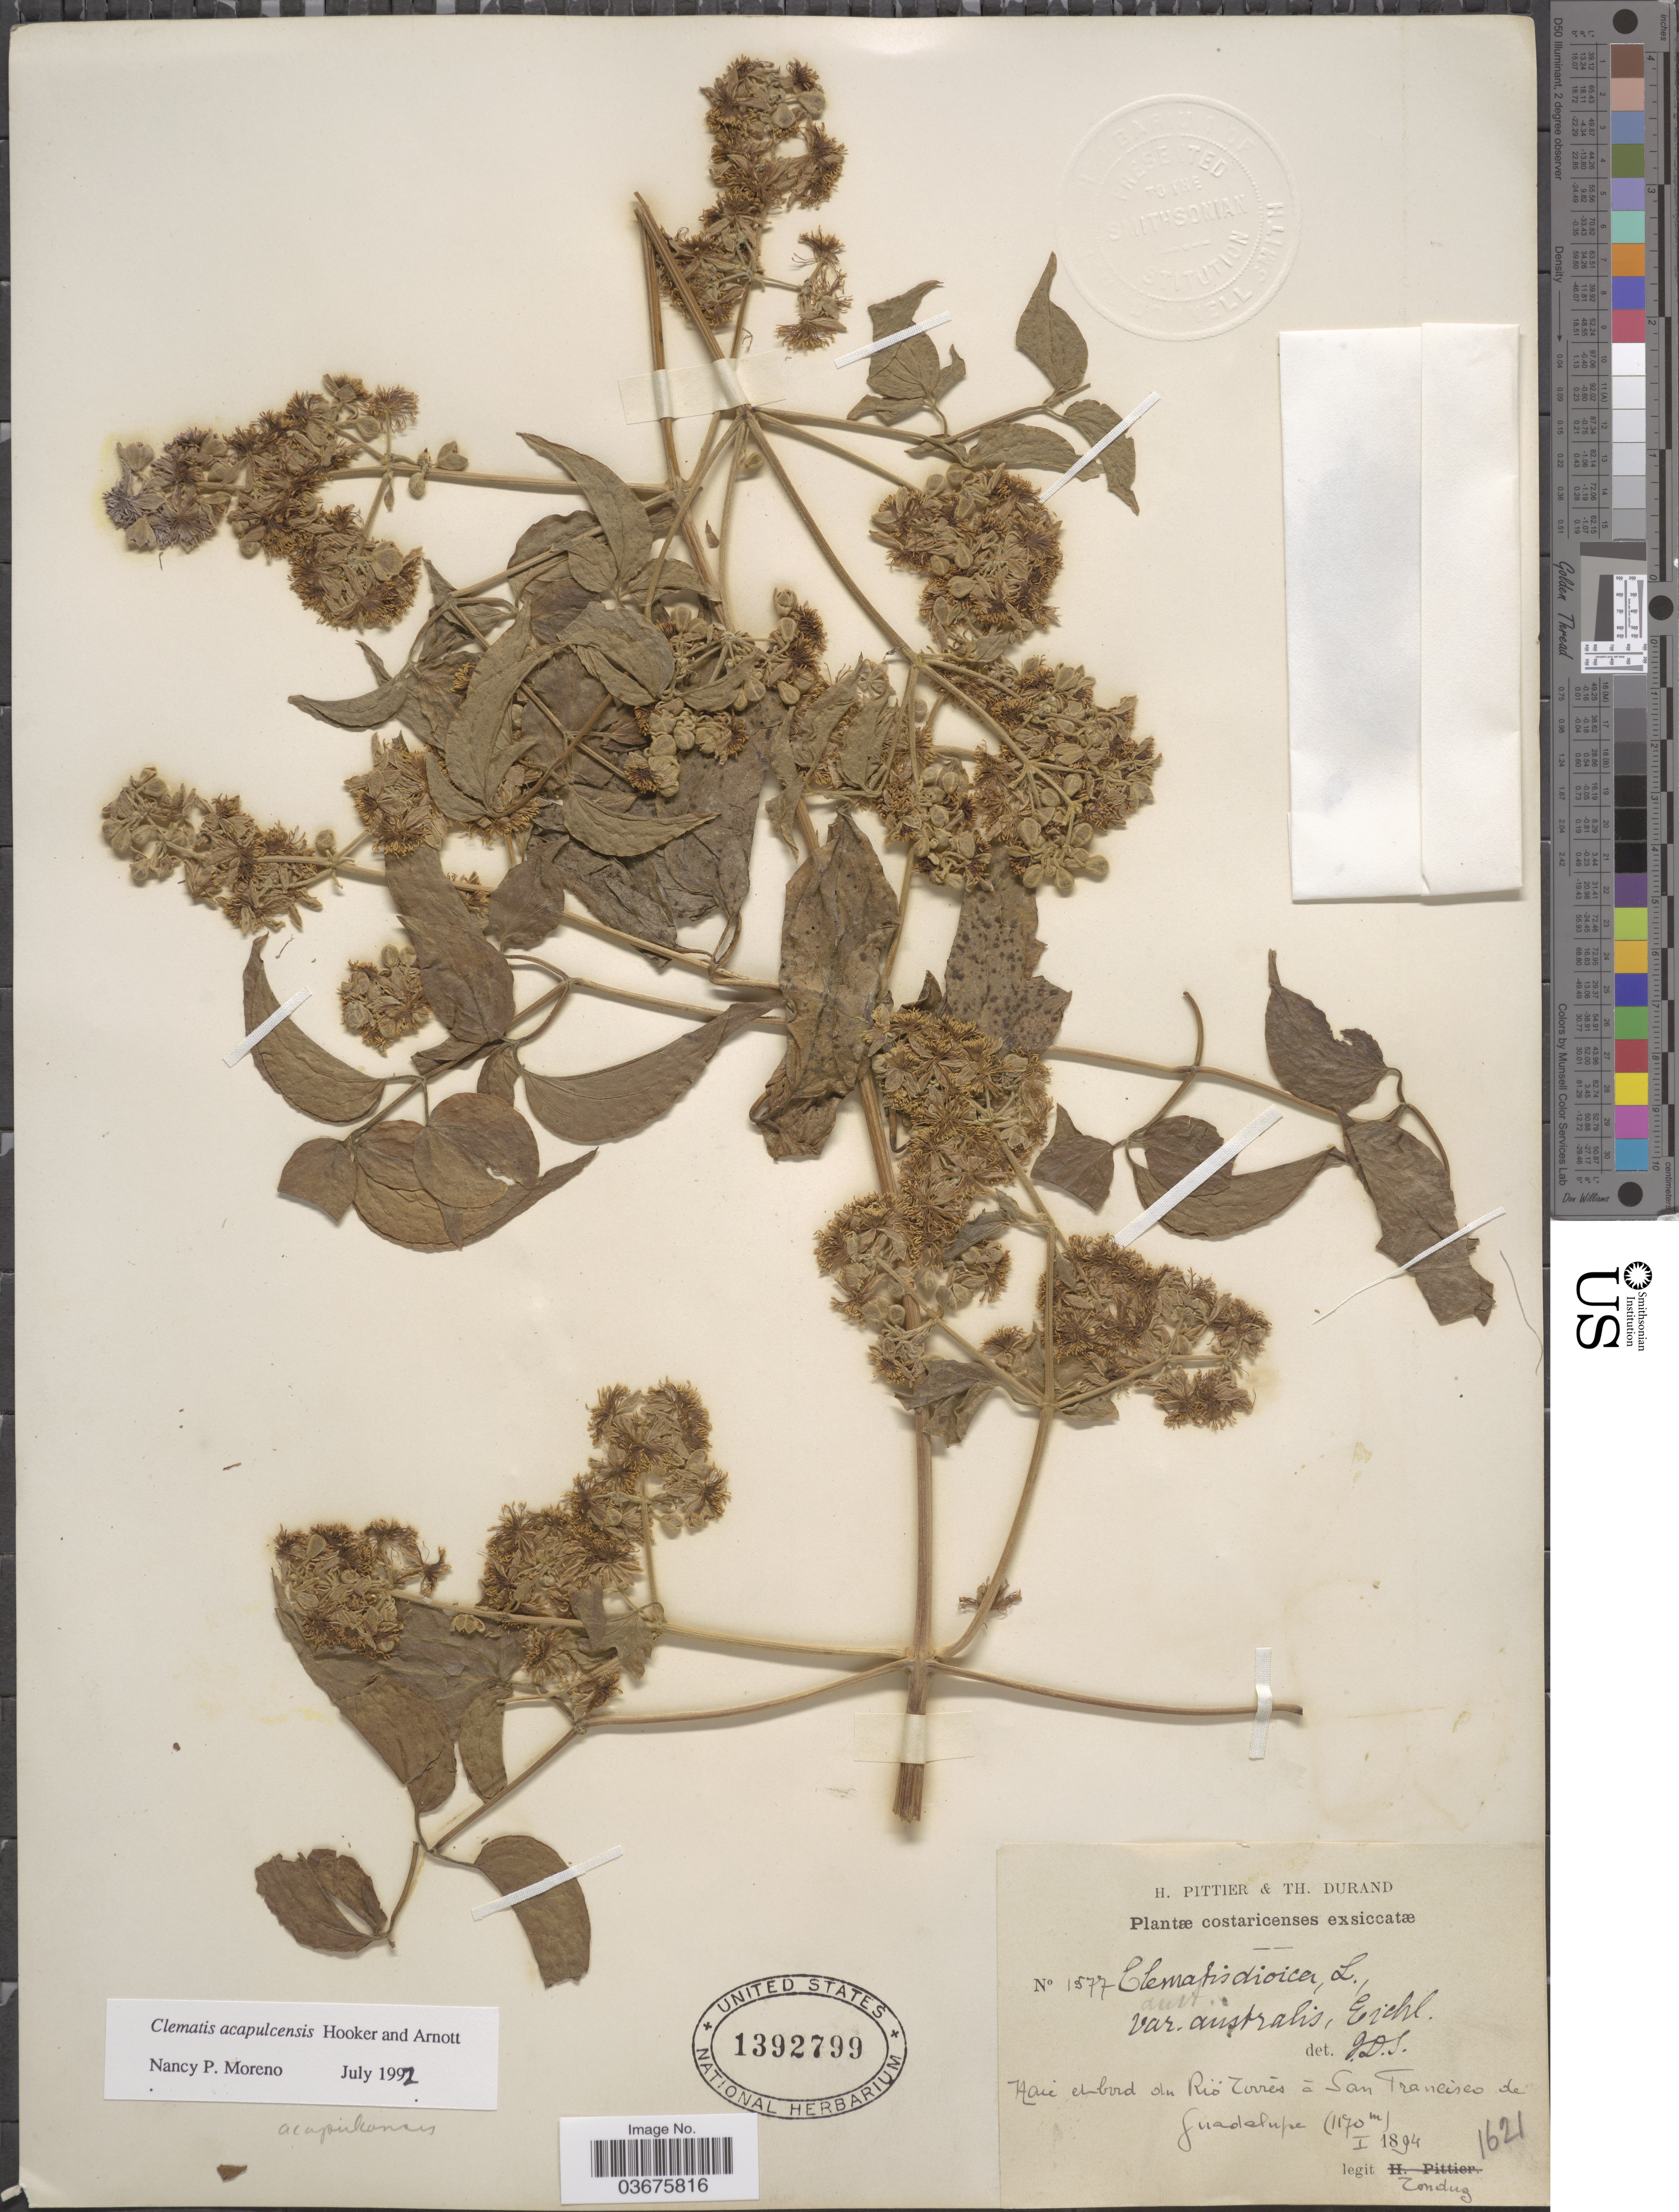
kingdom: Plantae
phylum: Tracheophyta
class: Magnoliopsida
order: Ranunculales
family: Ranunculaceae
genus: Clematis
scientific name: Clematis acapulcensis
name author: Hook. & Arn.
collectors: Tonduz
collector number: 1577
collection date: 1894-01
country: Costa Rica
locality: Haie et bord du Rió Torrés á San Francisco de Guadalupe.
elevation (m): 1170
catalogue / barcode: US 1392799